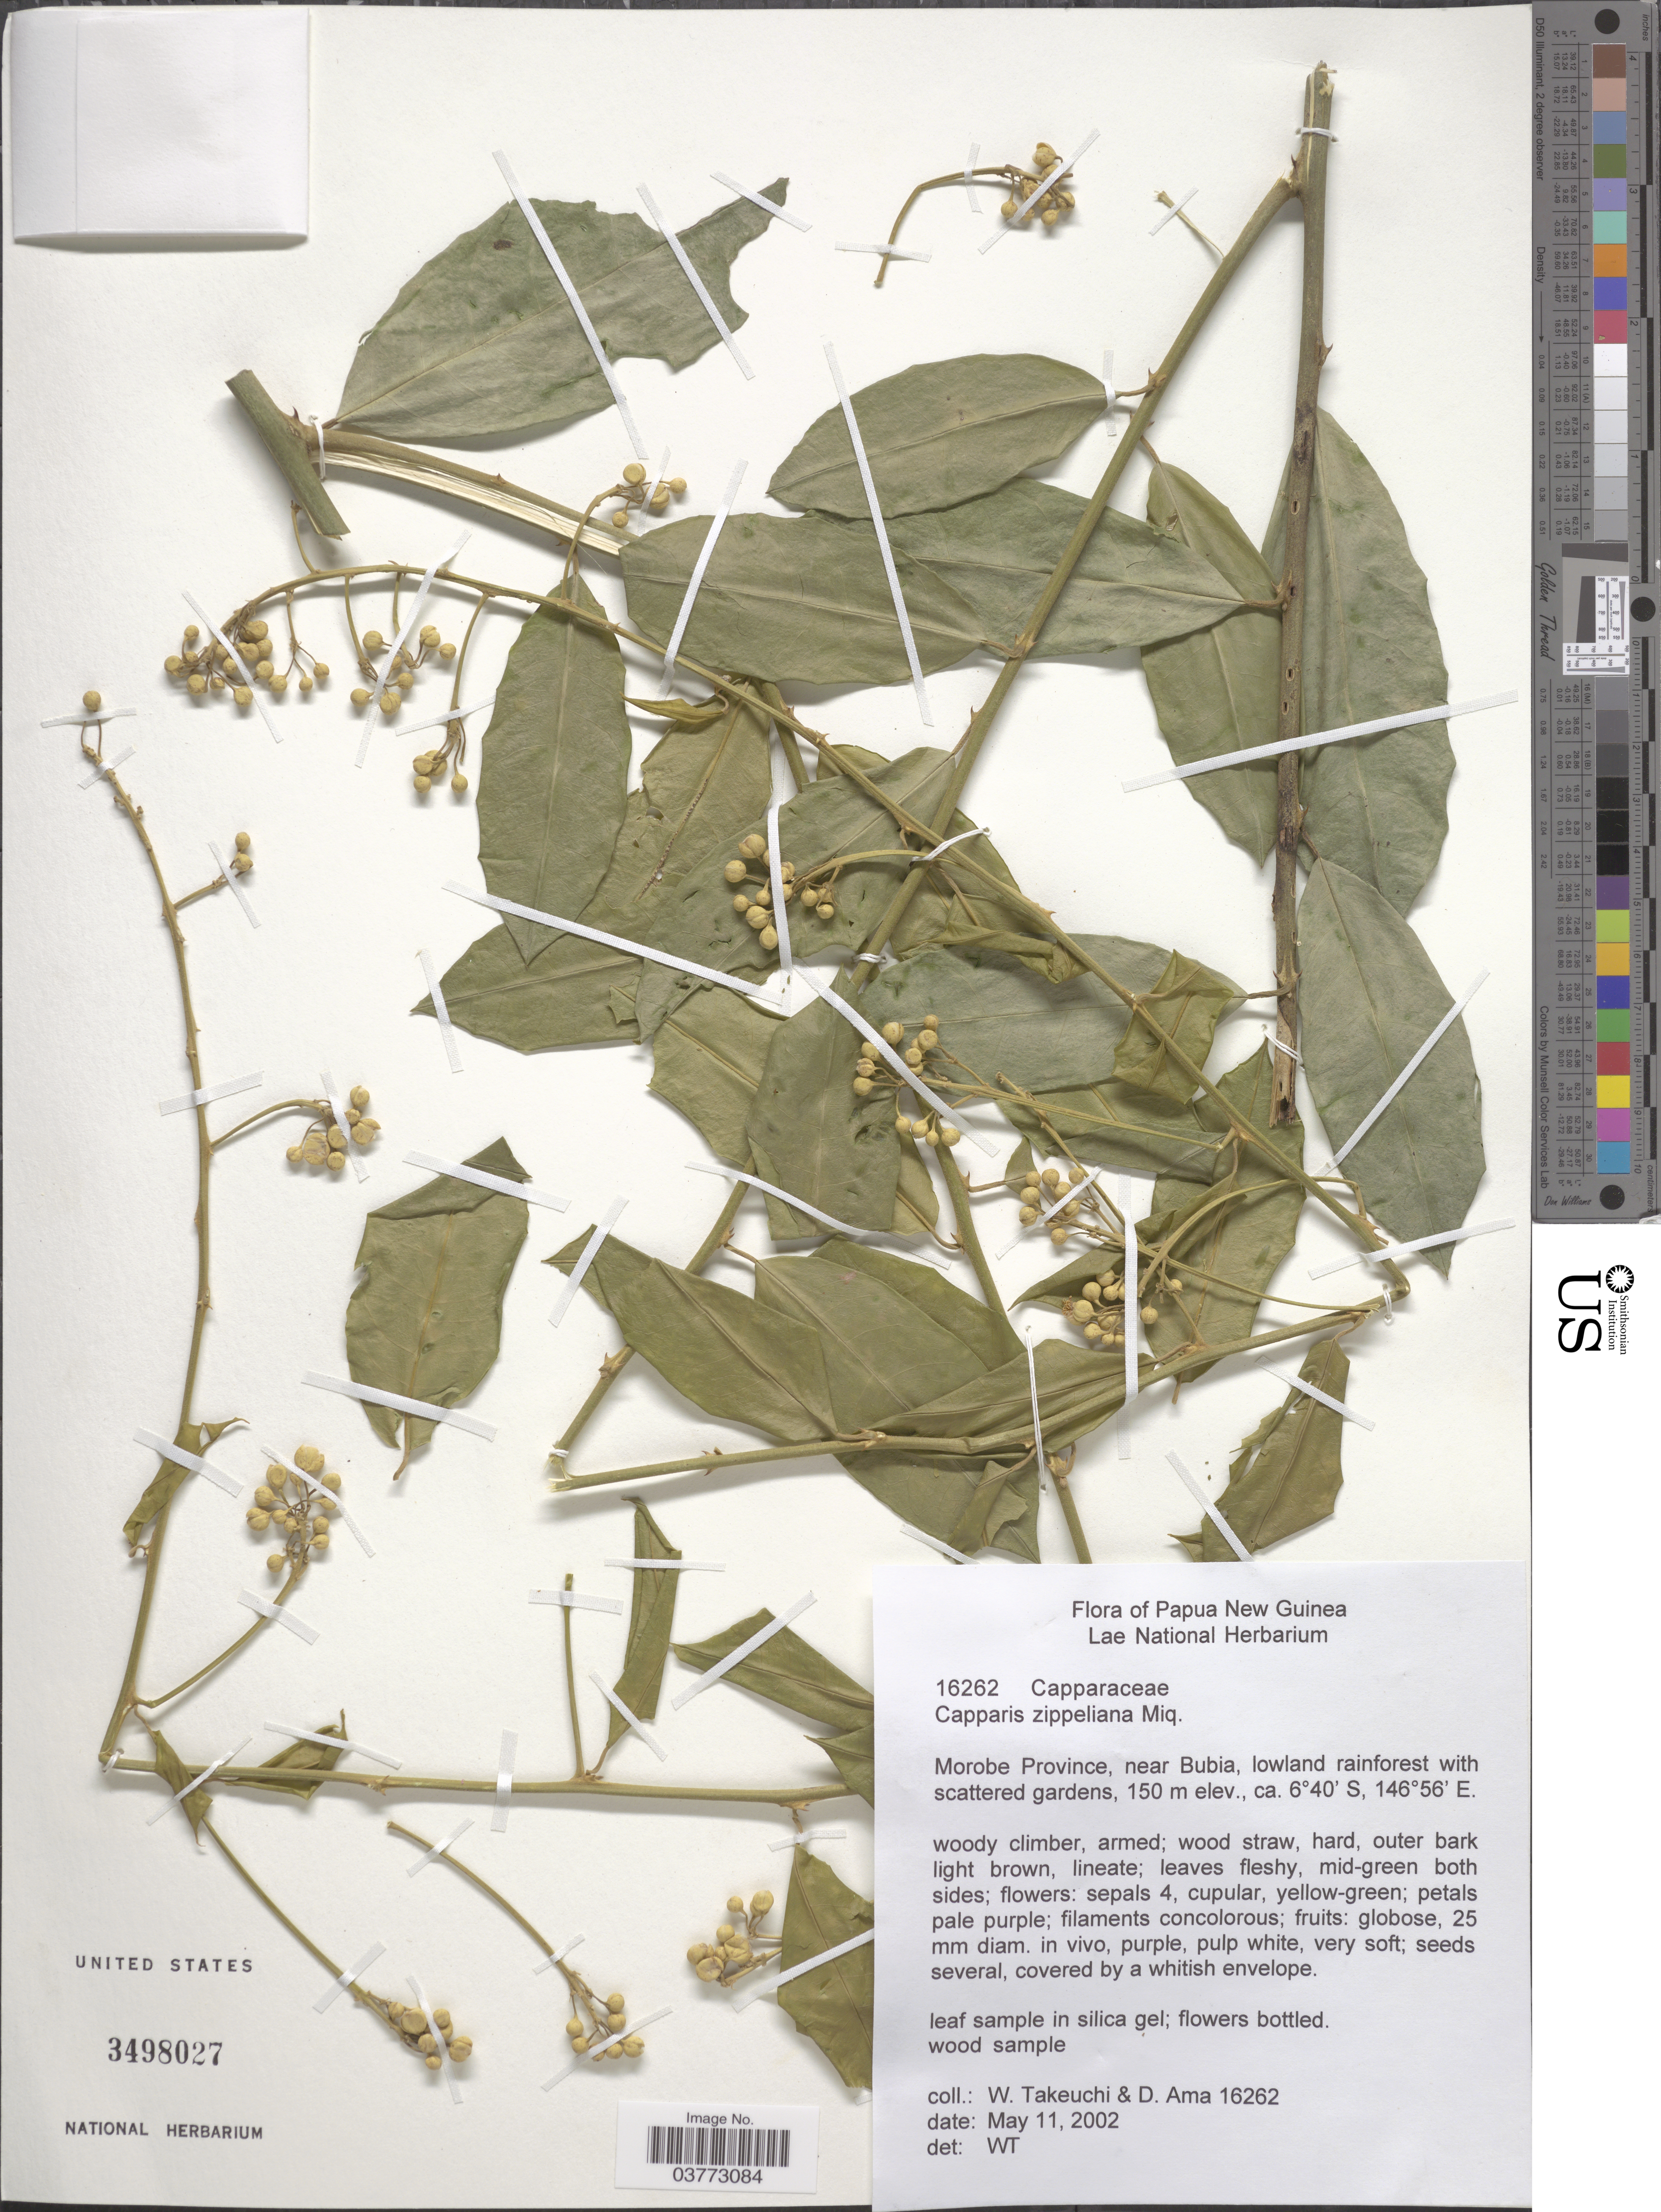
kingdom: Plantae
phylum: Tracheophyta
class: Magnoliopsida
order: Brassicales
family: Capparaceae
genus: Capparis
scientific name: Capparis zippeliana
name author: Miq.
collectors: W. Takeuchi & D. Ama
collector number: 16262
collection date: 2002-05-11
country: Papua New Guinea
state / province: Morobe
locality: Near Bubia.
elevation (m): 150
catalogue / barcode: US 3498027